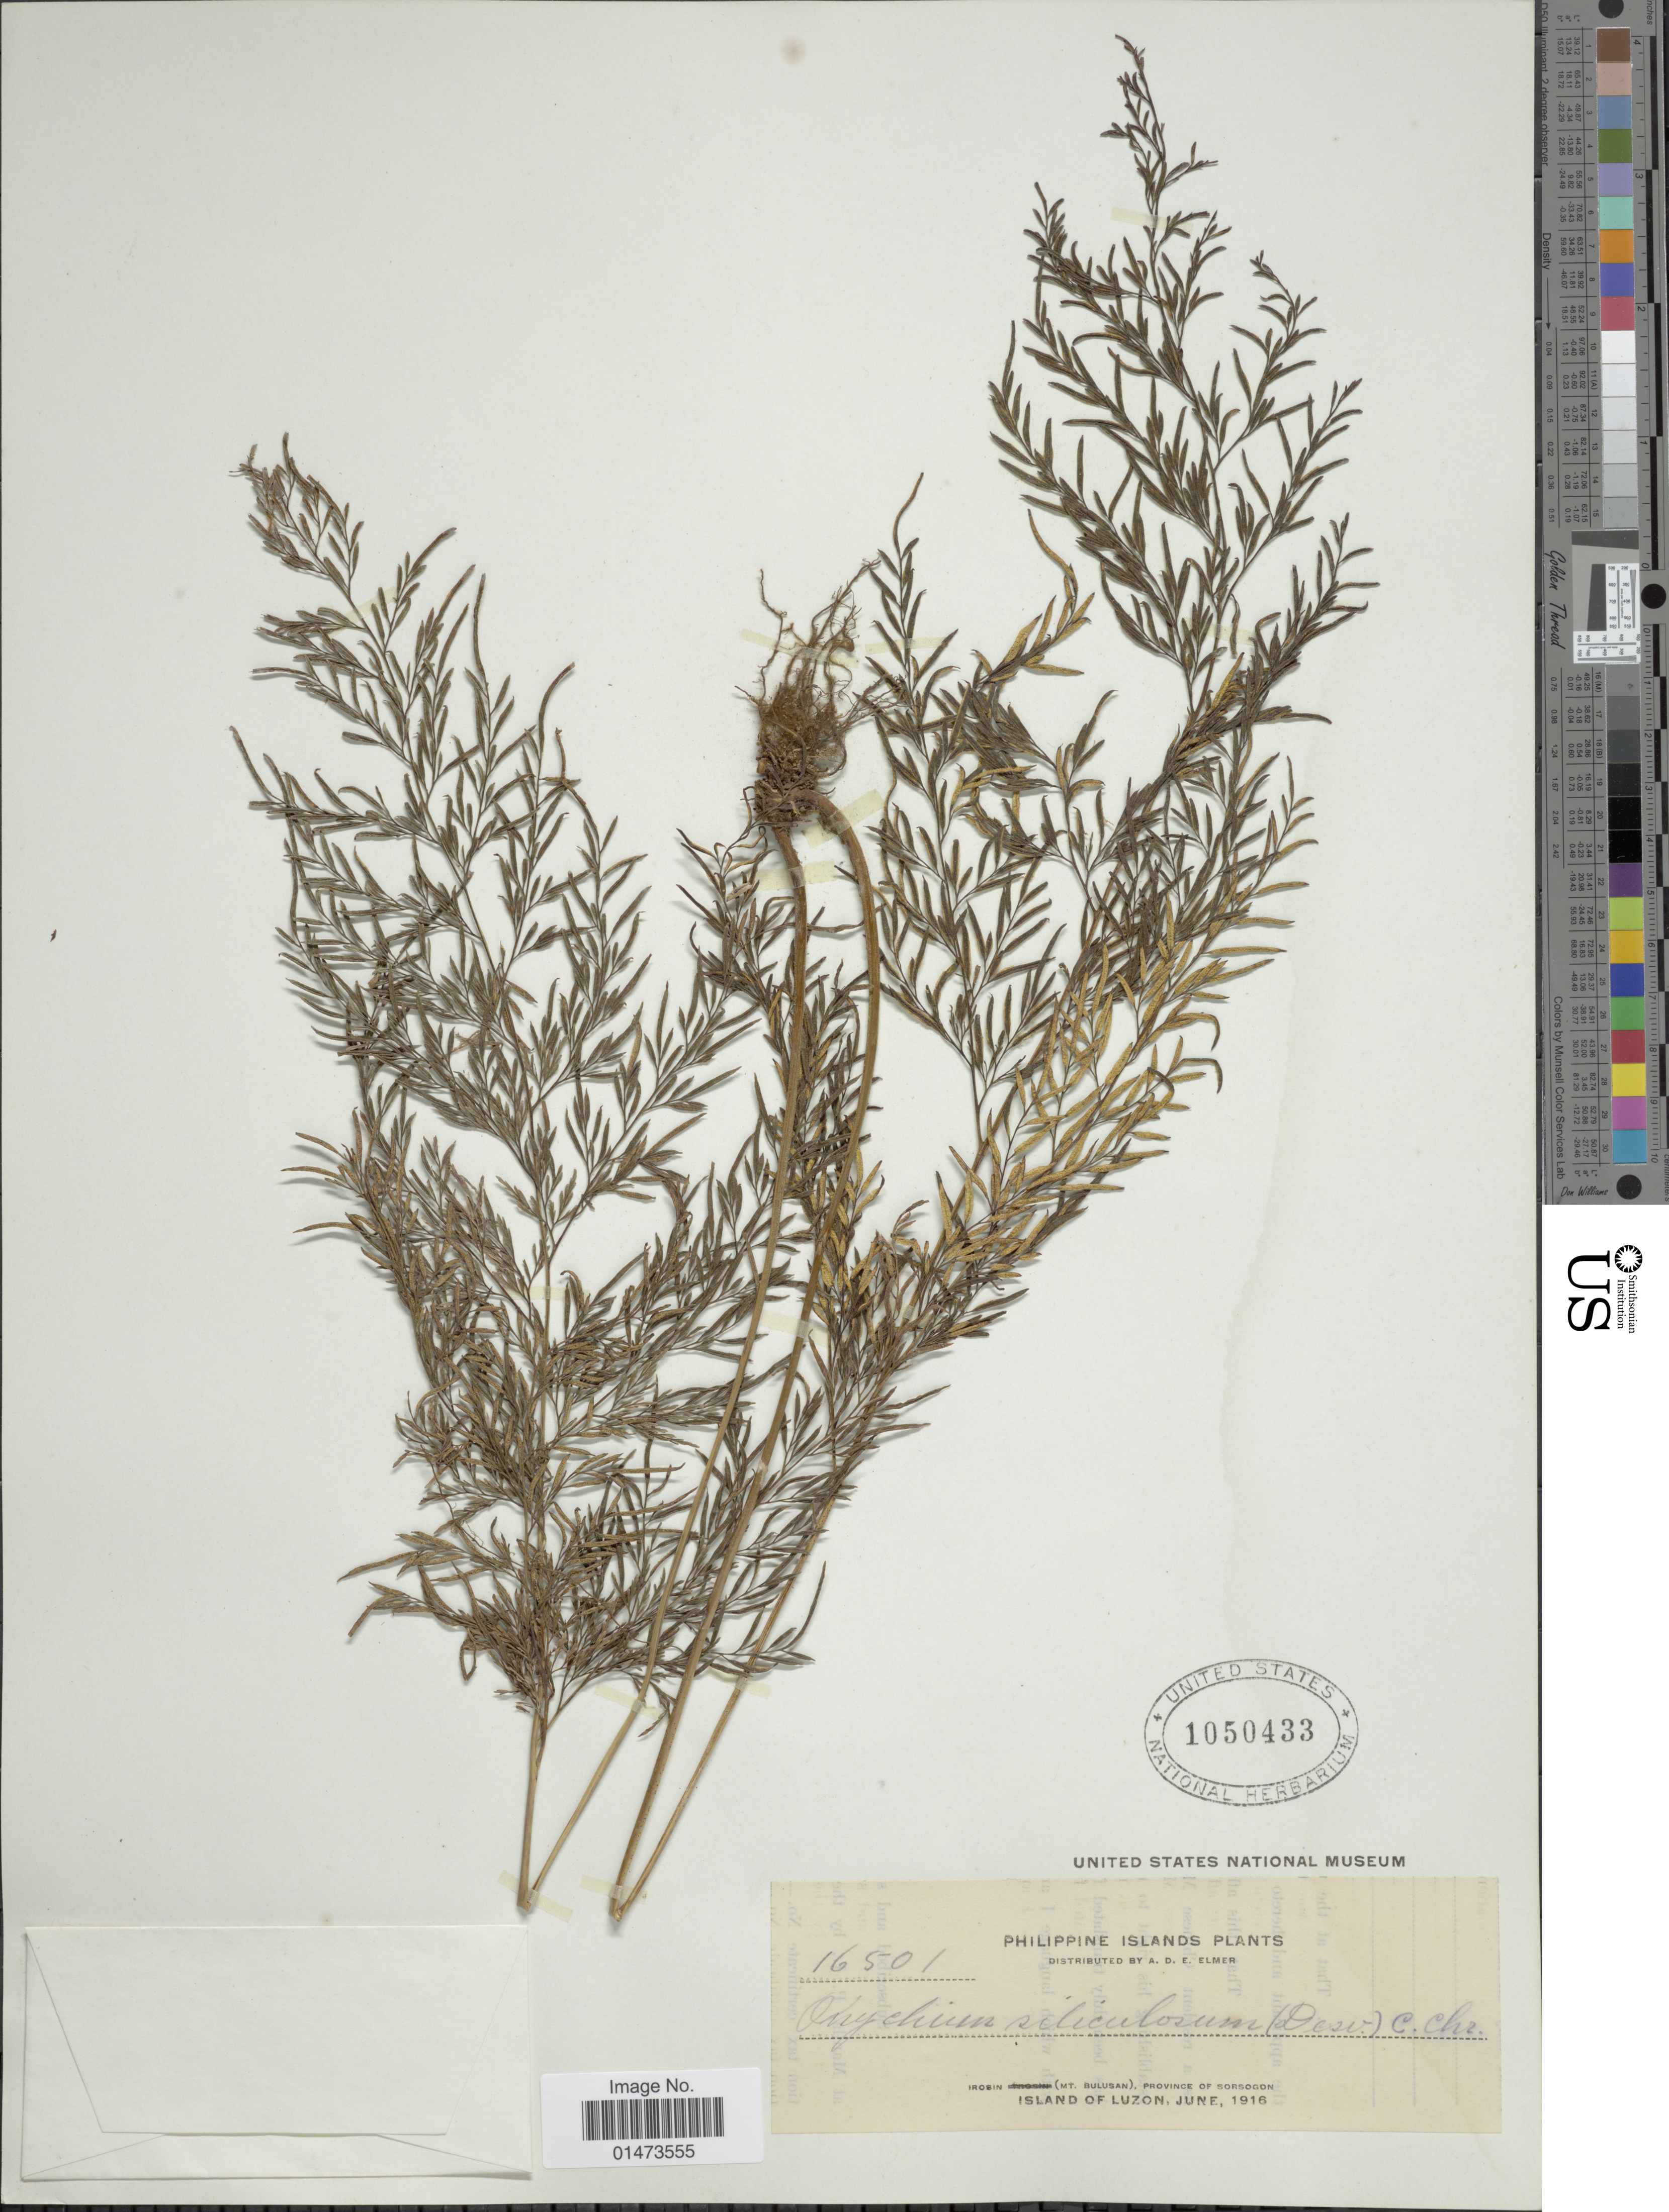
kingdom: Plantae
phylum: Tracheophyta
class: Polypodiopsida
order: Polypodiales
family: Pteridaceae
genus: Onychium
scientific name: Onychium siliculosum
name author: (Desv.) C. Chr.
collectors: A. D. E. Elmer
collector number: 16501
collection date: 1916-06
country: Philippines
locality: Irosin (Mt. Bulusan), province of Sorsogon, Island of Luzon.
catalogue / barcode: US 1050433